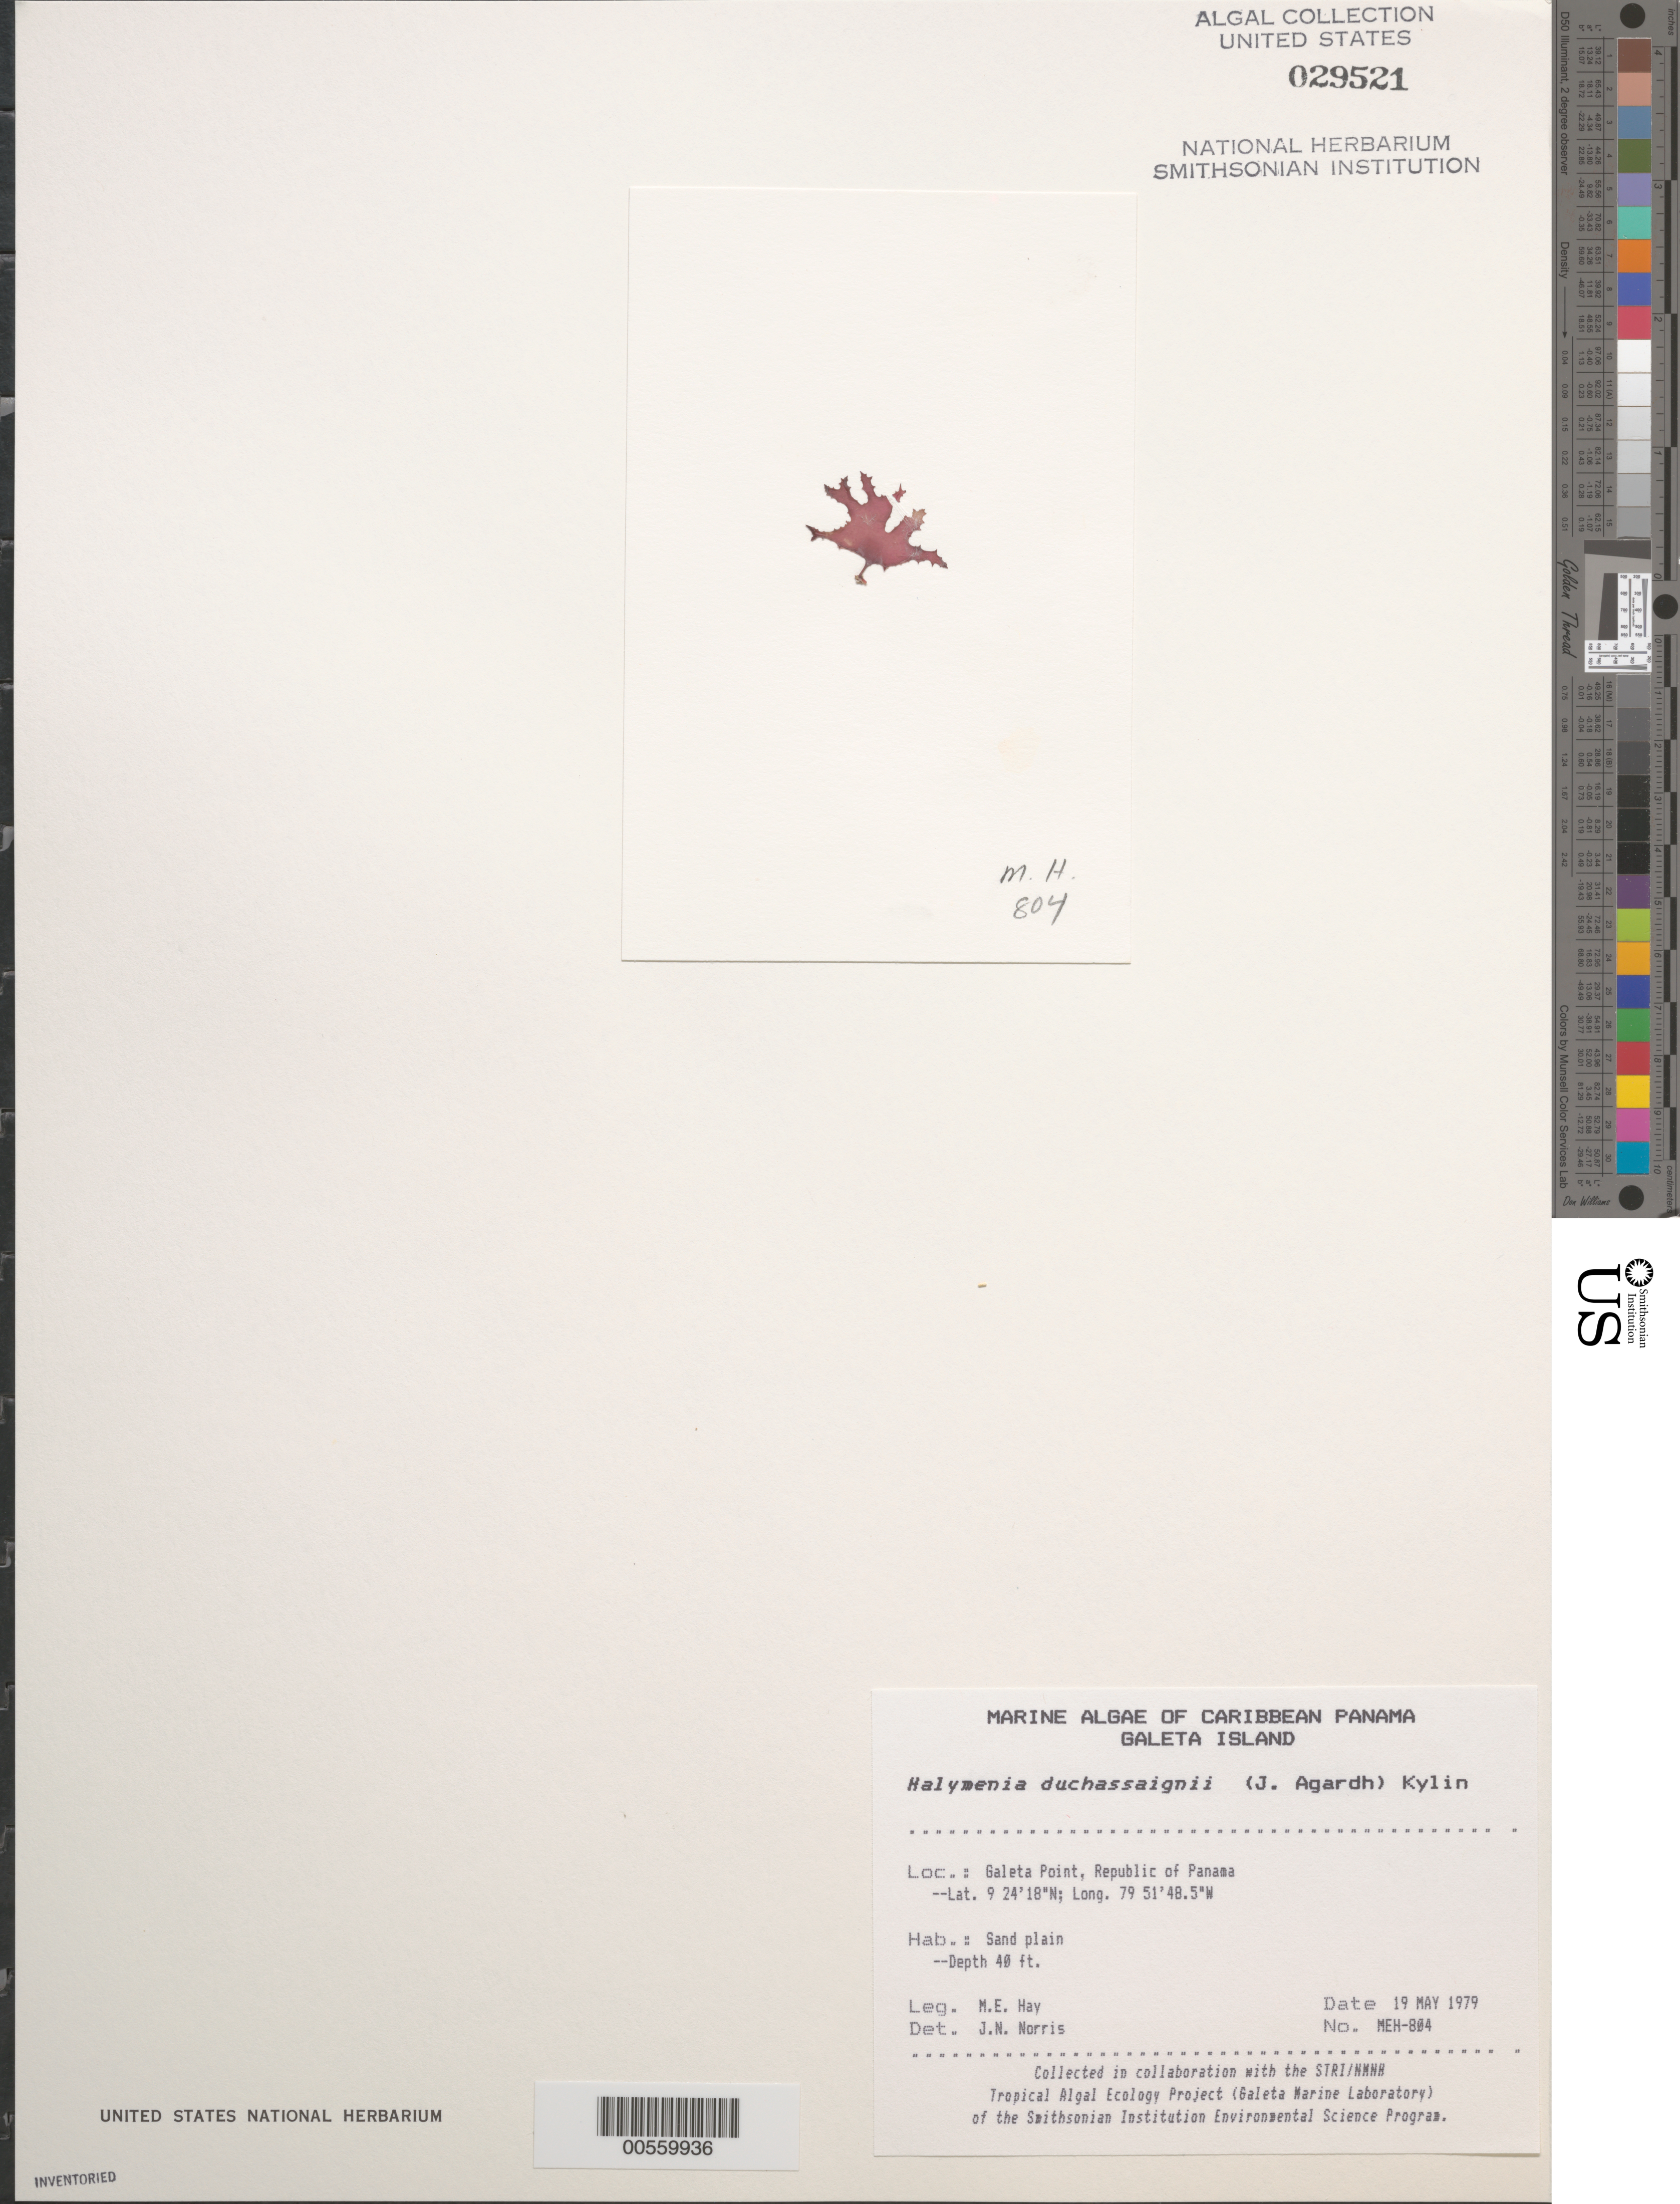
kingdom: Plantae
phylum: Rhodophyta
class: Florideophyceae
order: Halymeniales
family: Halymeniaceae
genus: Halymenia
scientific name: Halymenia duchassaignii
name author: (J. Agardh) Kylin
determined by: Norris, James N.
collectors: M. E. Hay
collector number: MEH-804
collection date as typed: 19 May 1979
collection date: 1979-05-19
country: Panama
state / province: Colón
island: Galeta Island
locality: Galeta Point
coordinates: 9 24' 18" N, 79 51' 48.5" W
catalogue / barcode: US 29521